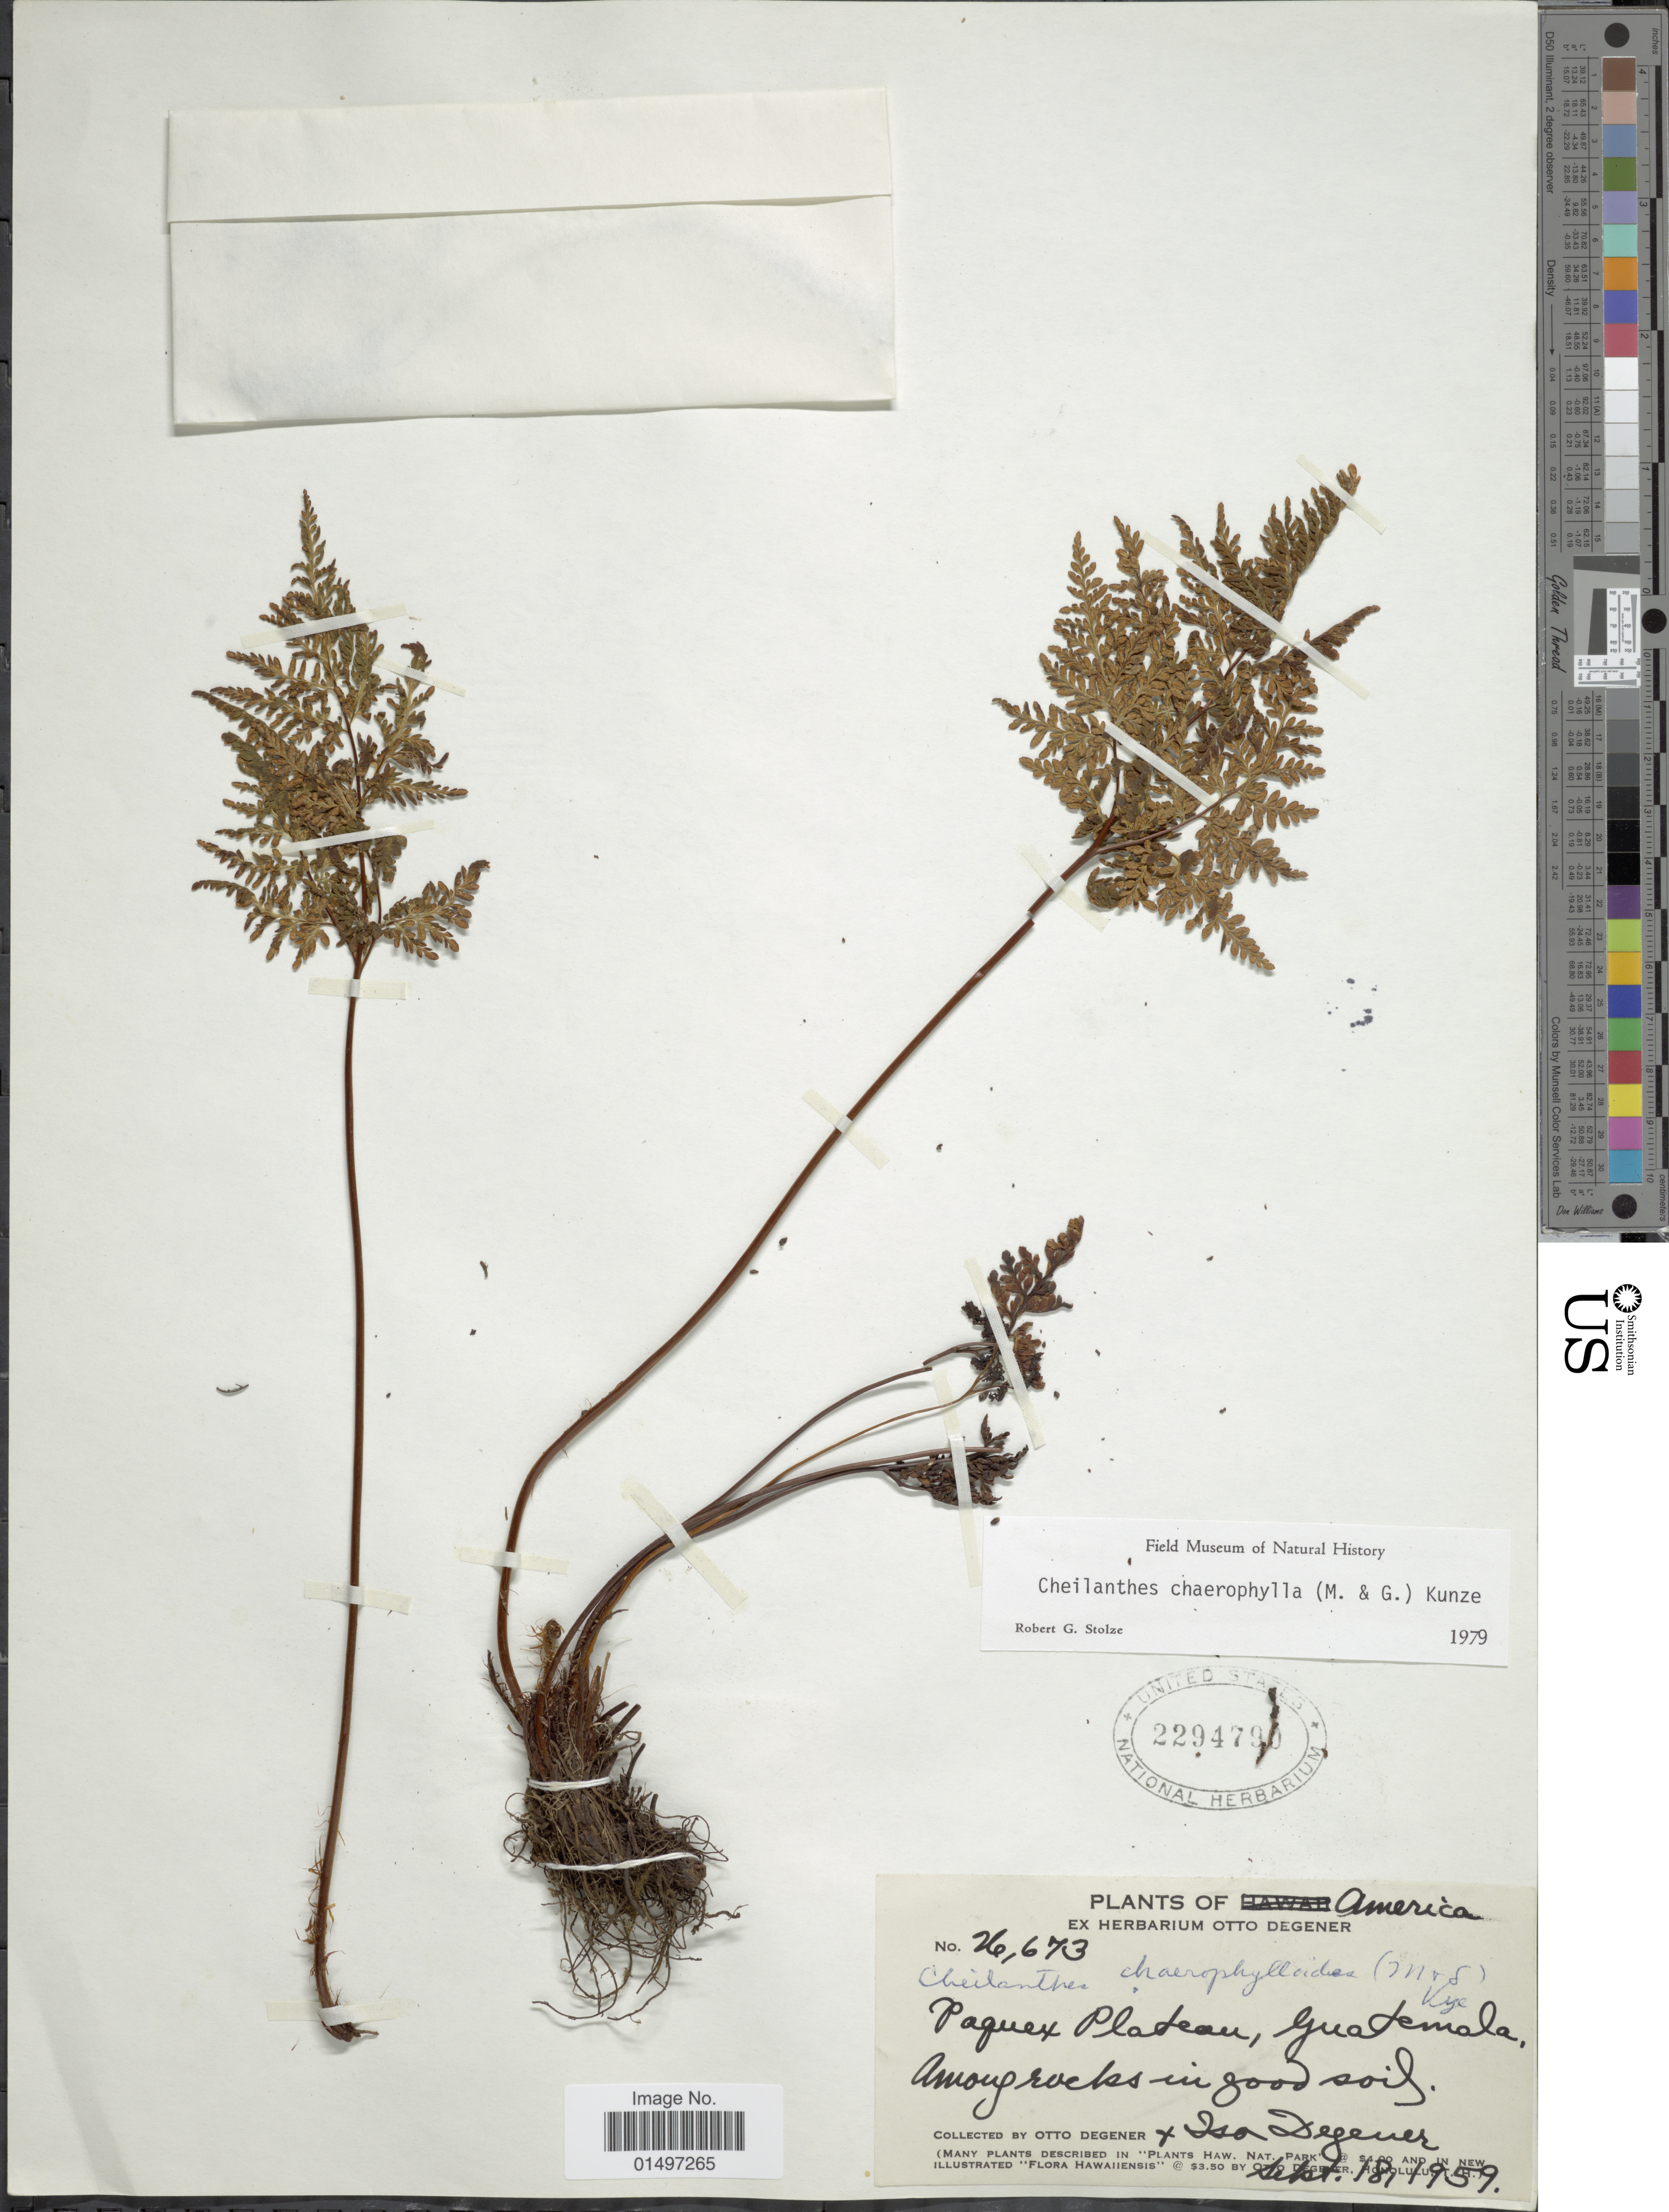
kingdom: Plantae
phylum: Tracheophyta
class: Polypodiopsida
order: Polypodiales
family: Pteridaceae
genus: Gaga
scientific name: Gaga membranacea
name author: (Davenp.) Fay W. Li & Windham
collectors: O. Degener & I. Degener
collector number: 26673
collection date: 1959-09-18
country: Guatemala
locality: Paguex Plateau.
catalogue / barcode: US 2294790